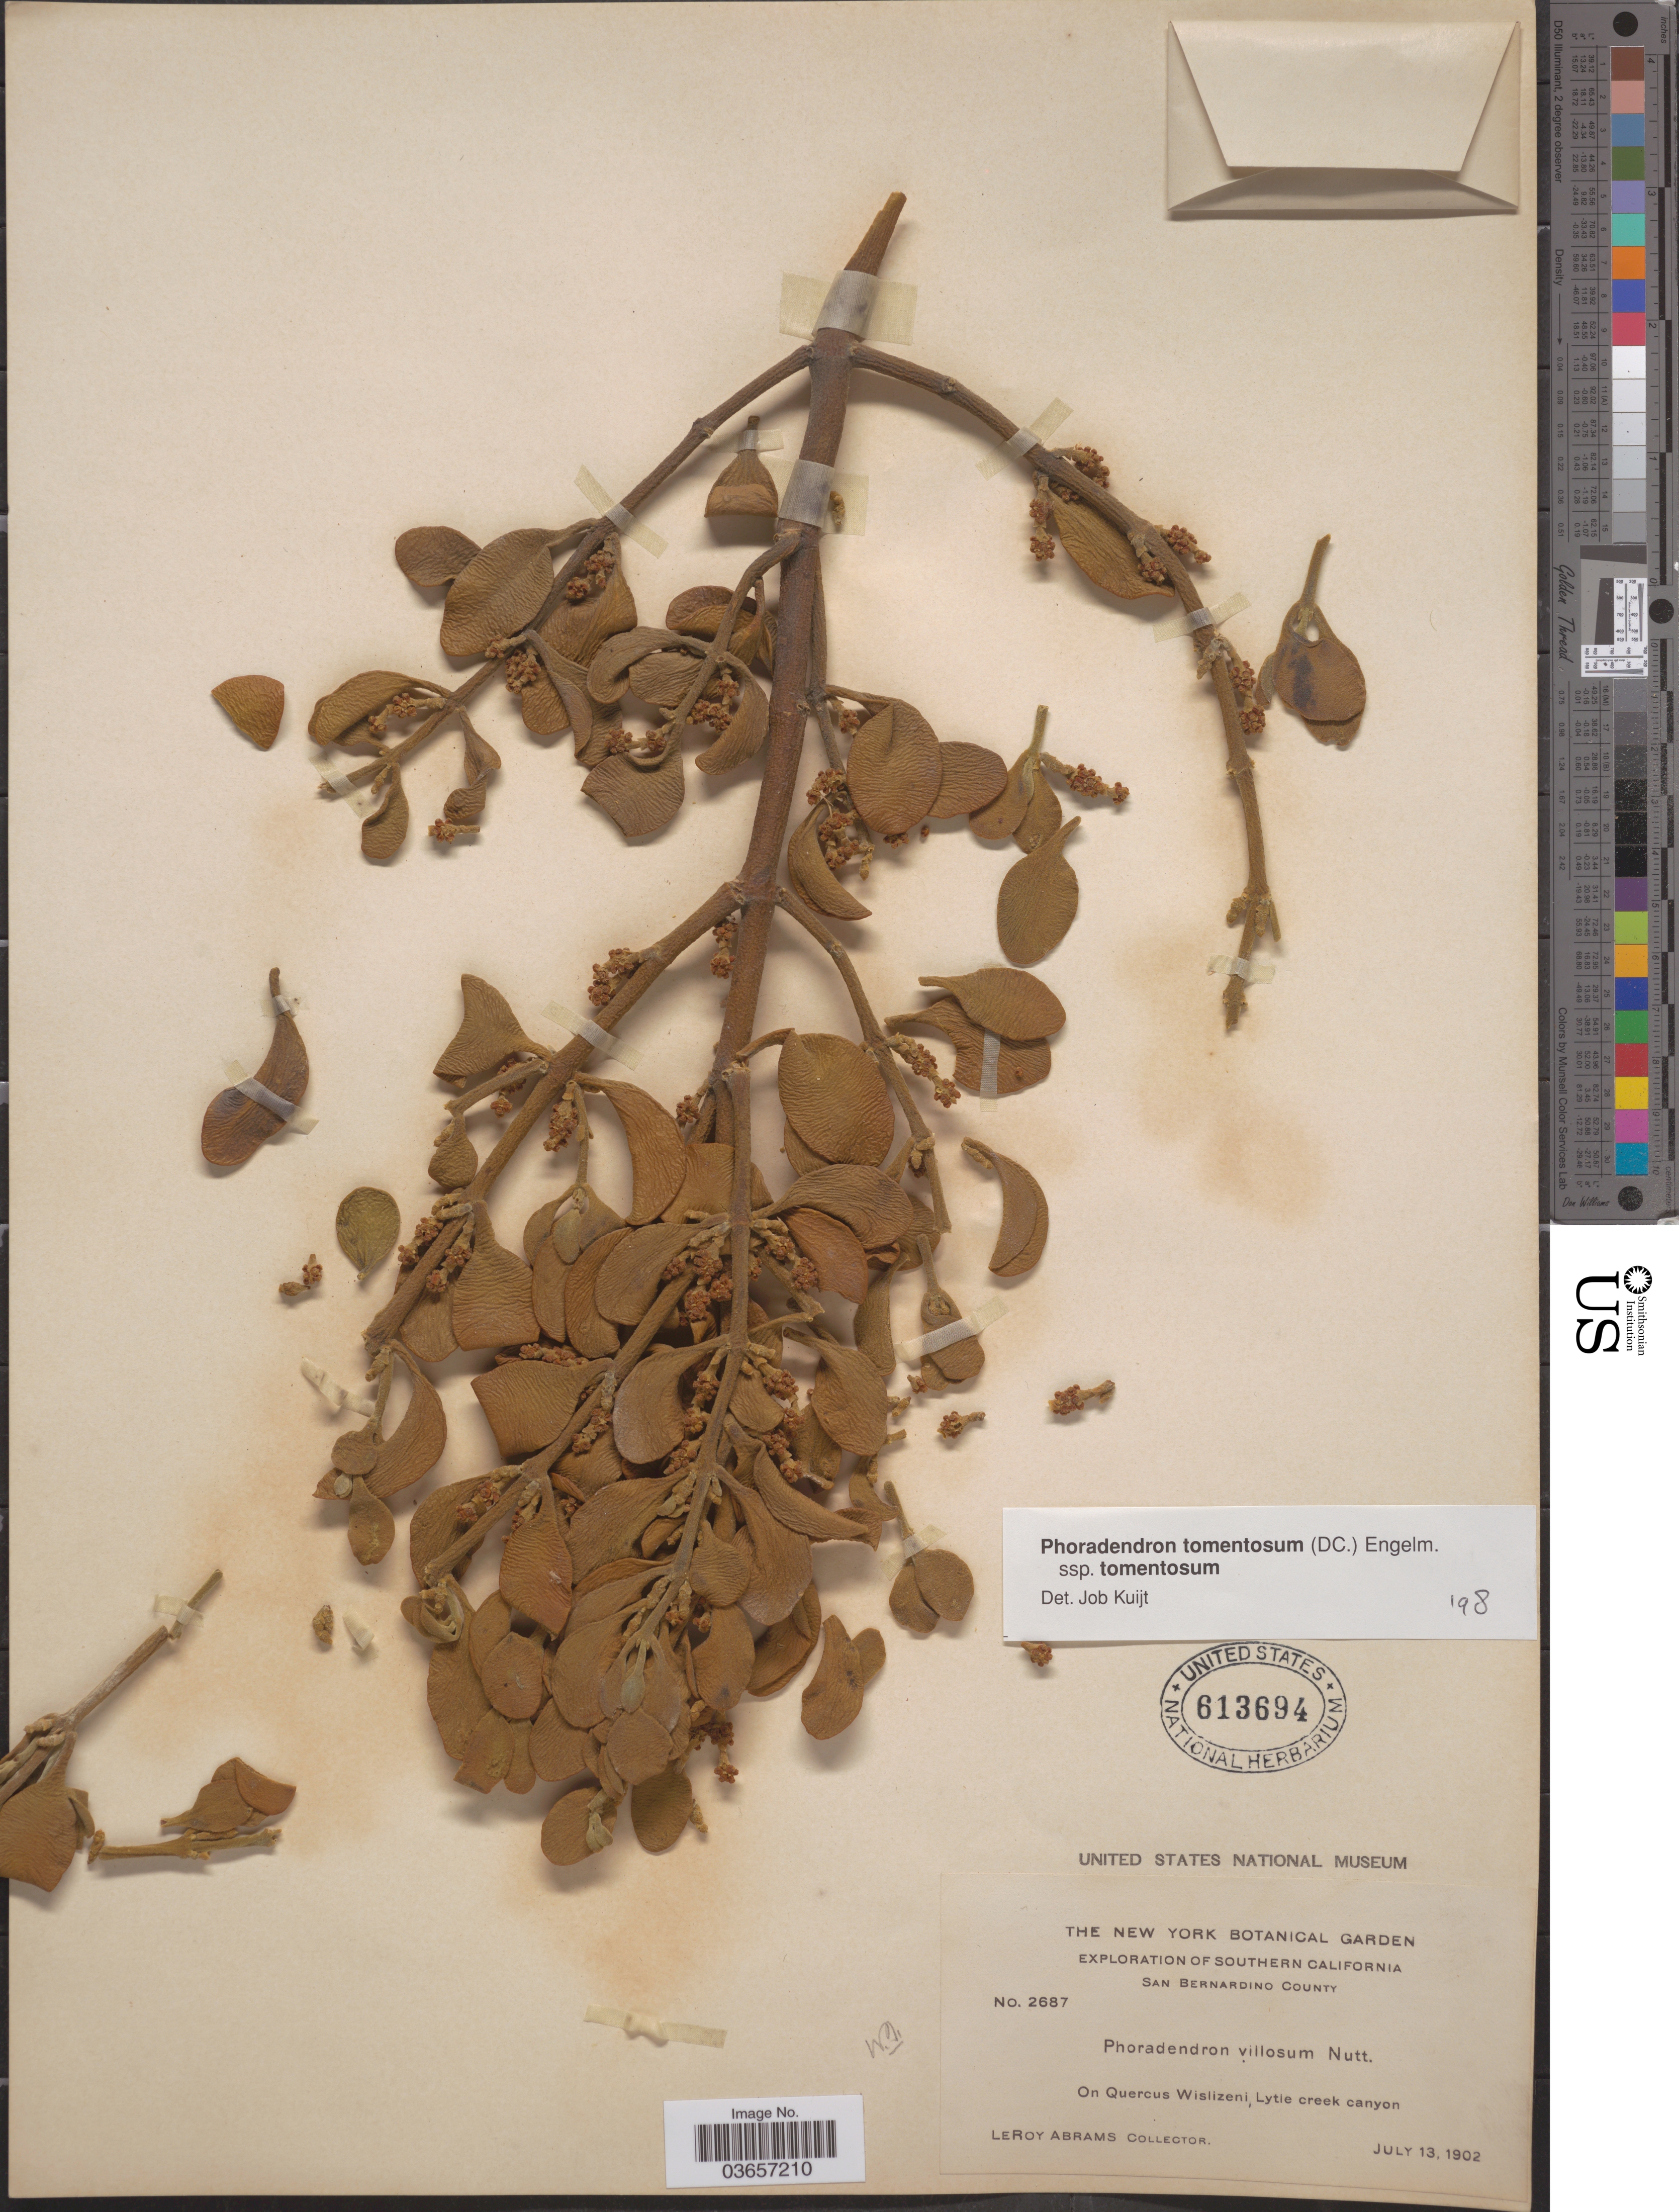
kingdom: Plantae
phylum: Tracheophyta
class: Magnoliopsida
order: Santalales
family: Viscaceae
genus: Phoradendron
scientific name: Phoradendron tomentosum subsp. tomentosum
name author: DC.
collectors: L. Abrams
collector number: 2687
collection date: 1902-07-13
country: United States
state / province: California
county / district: San Bernardino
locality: Southern California. San Bernardino County. Lytle creek canyon.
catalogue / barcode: US 613694